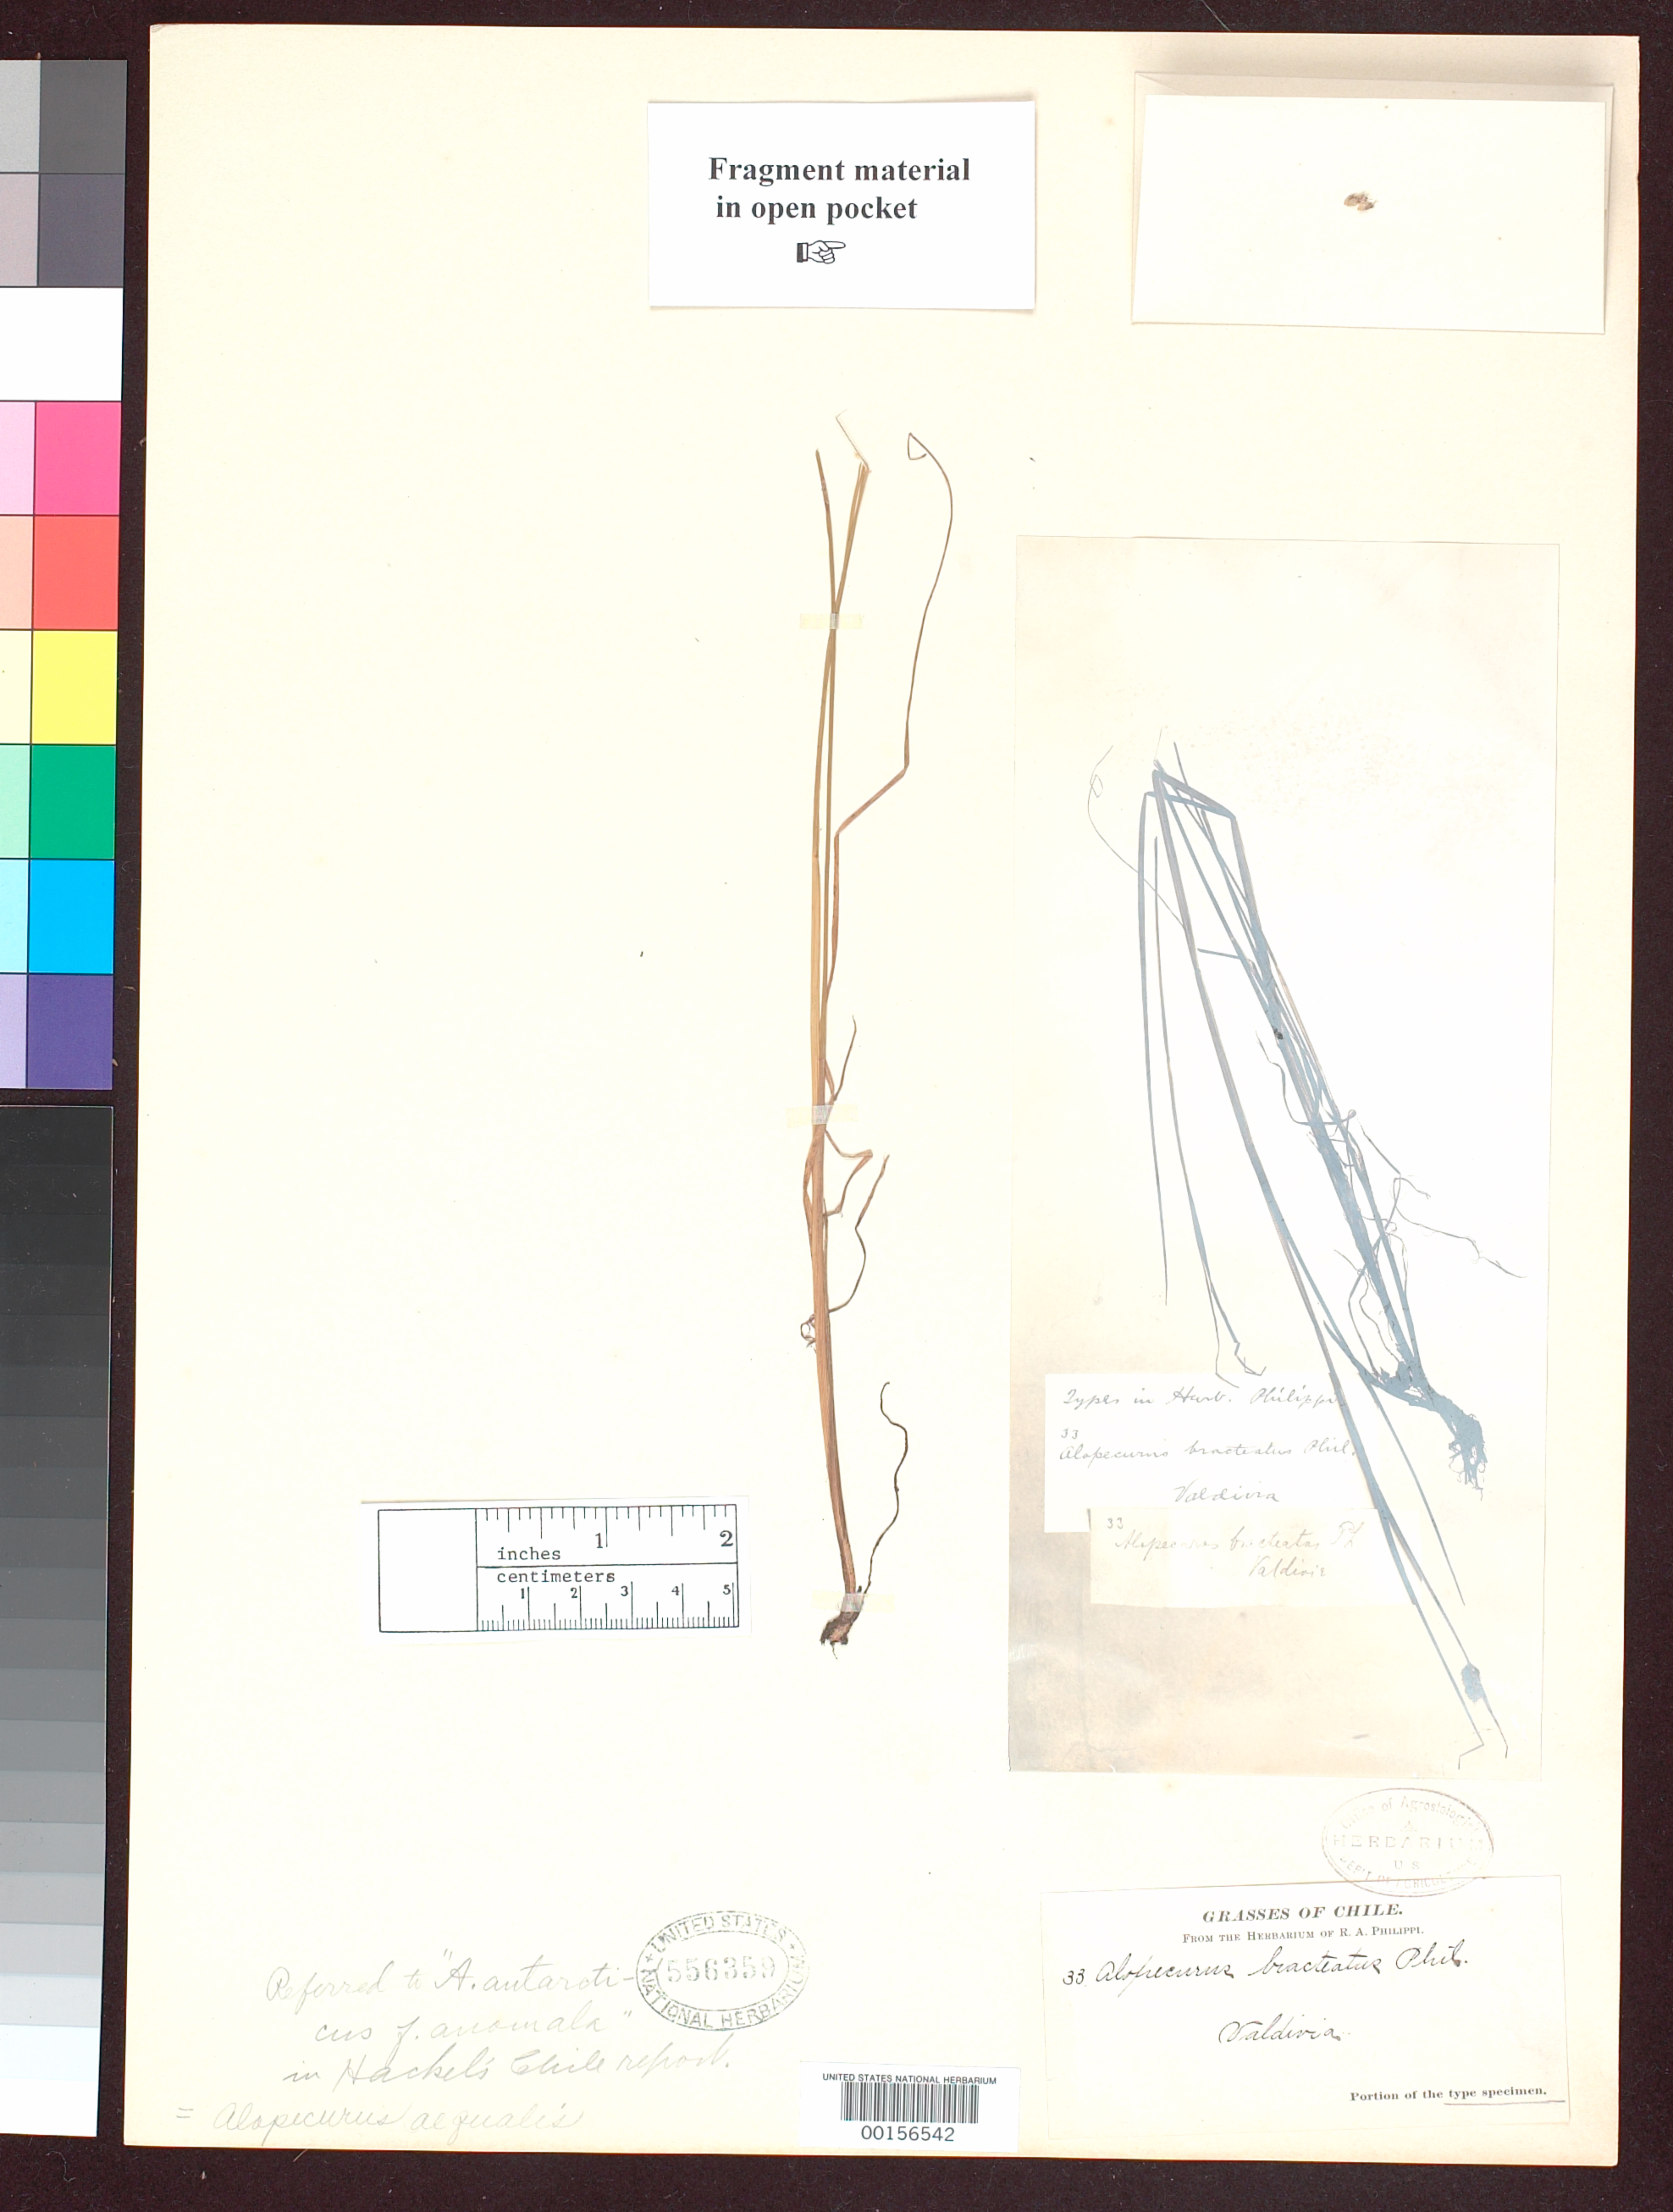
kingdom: Plantae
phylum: Tracheophyta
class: Liliopsida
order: Poales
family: Poaceae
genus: Alopecurus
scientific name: Alopecurus bracteatus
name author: Phil.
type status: Isosyntype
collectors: R. A. Philippi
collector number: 33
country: Chile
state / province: Los Ríos (XIV)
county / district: Valdivia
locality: Valdivia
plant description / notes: Photograph and fragmentary material of type specimen ex herb. Philippi. Contains infl. fragment, culm with lvs. only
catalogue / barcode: US 556359